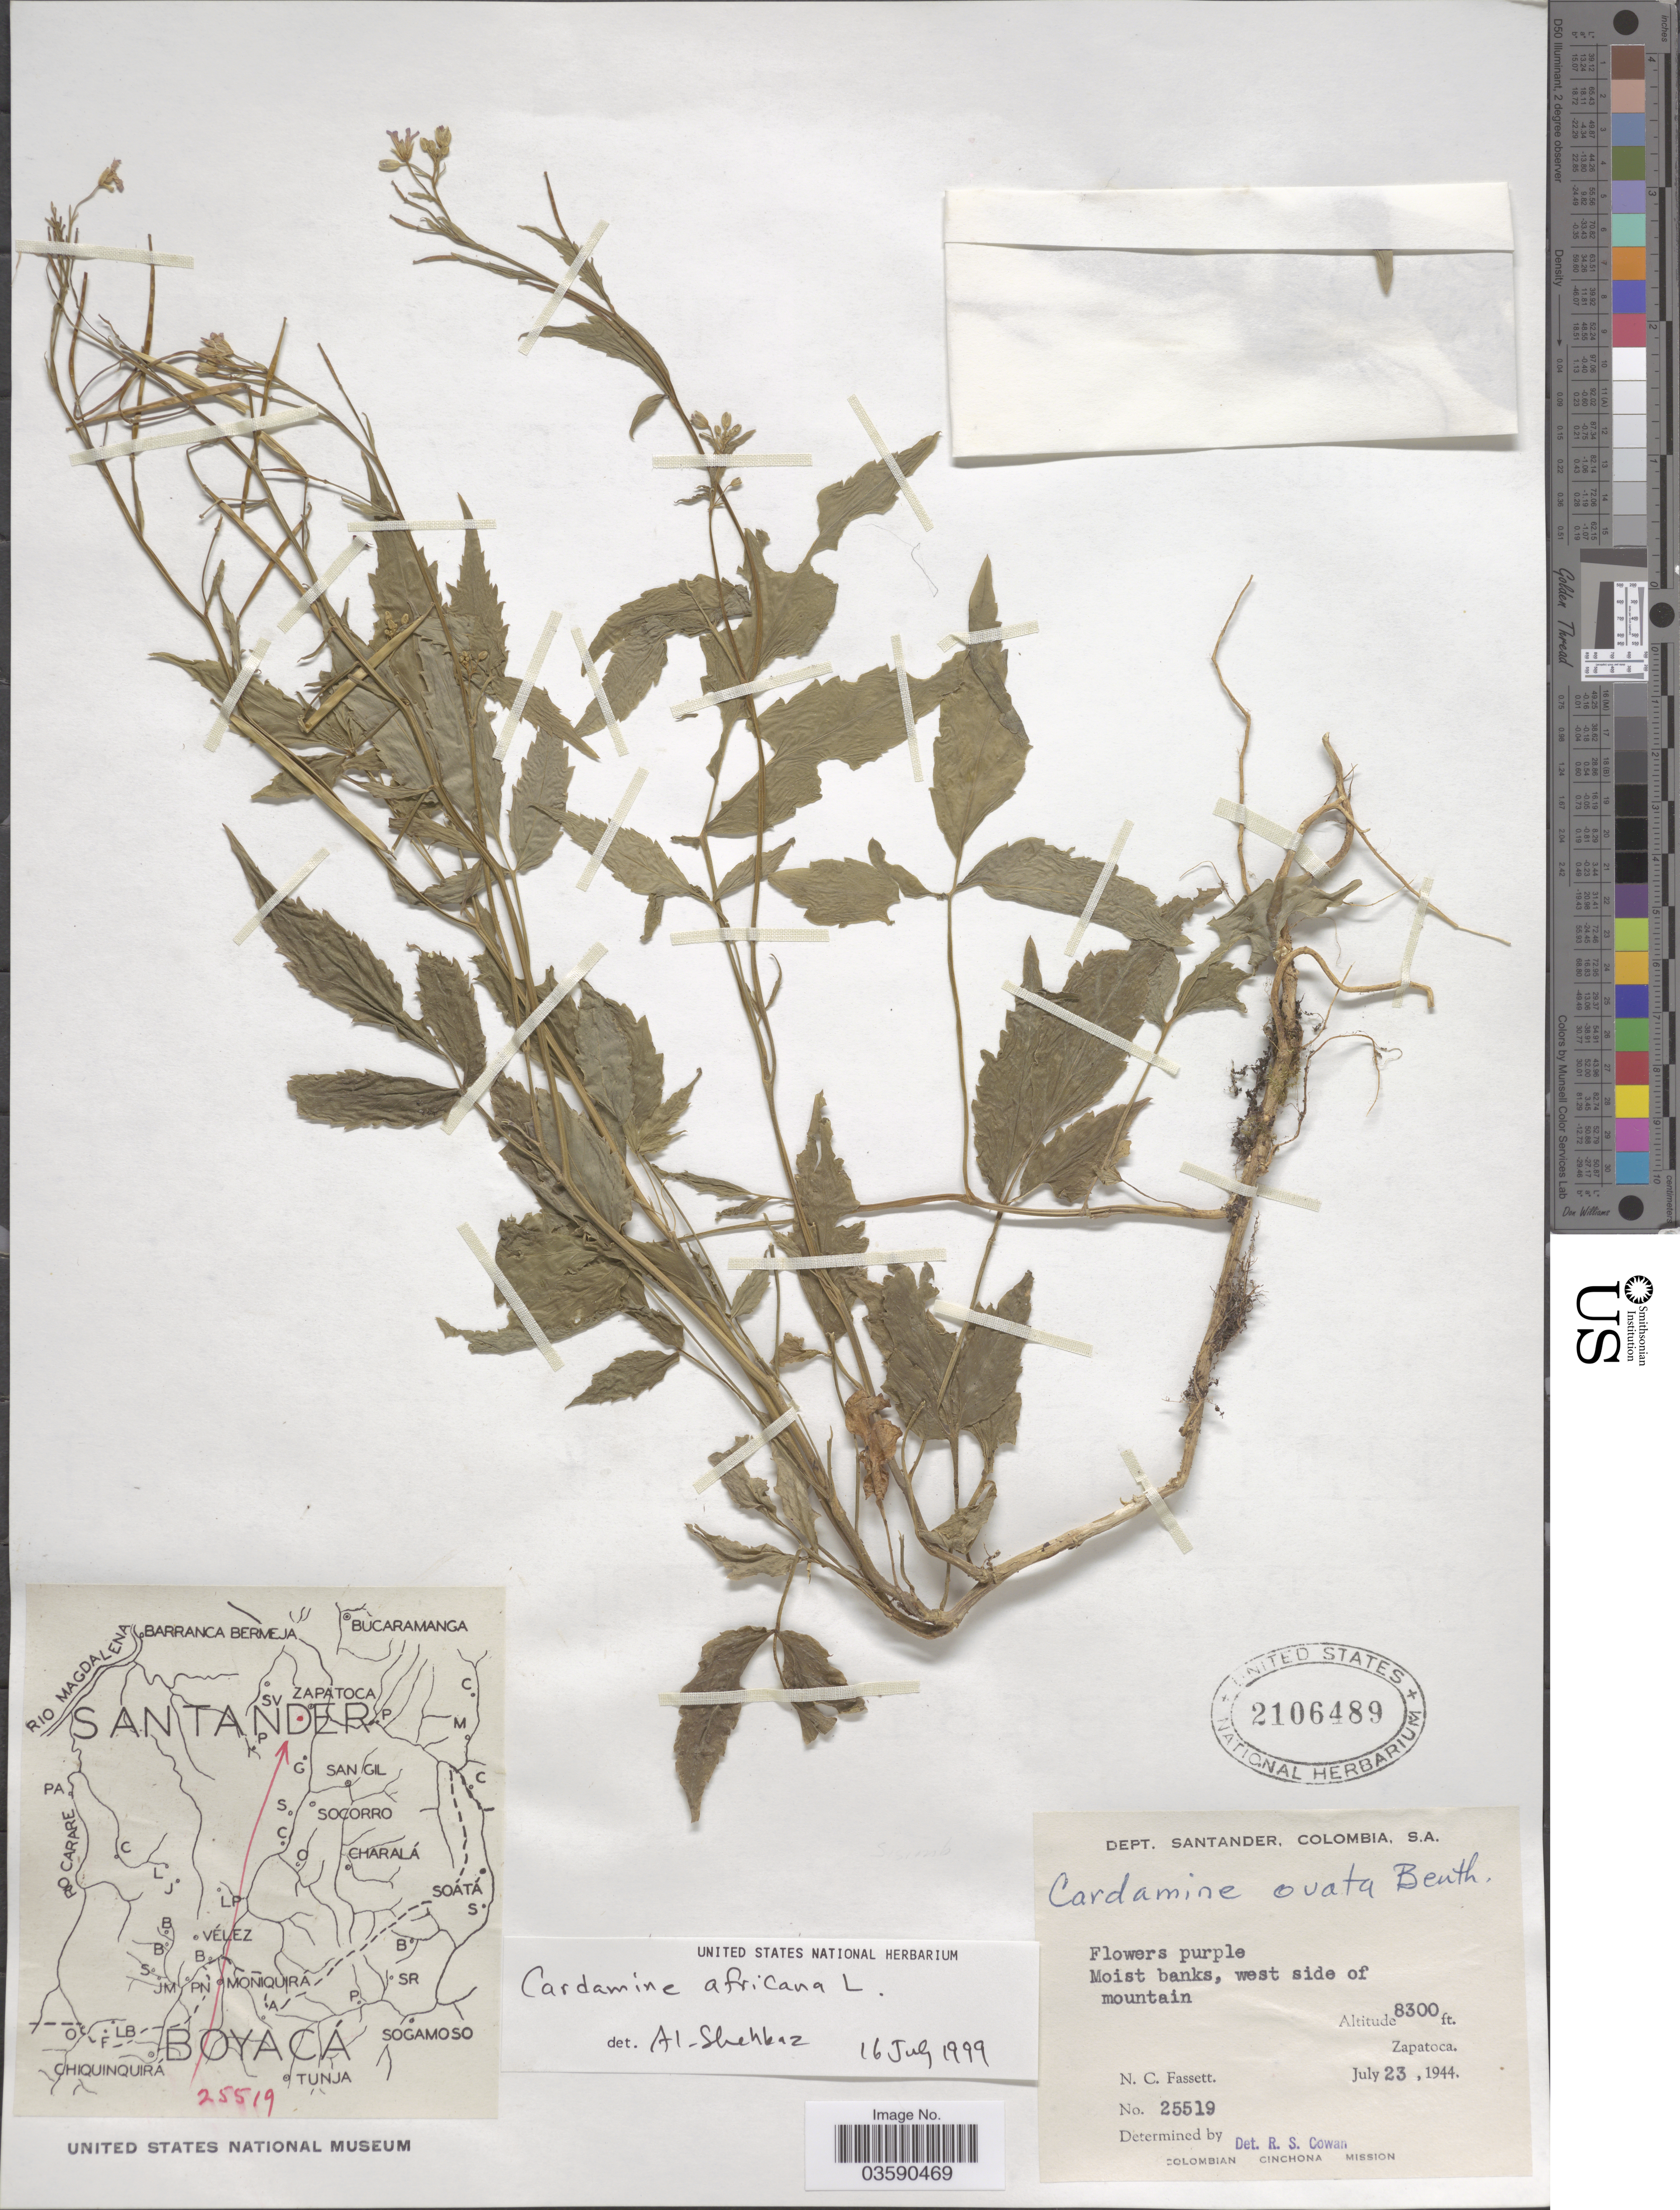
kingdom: Plantae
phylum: Tracheophyta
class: Magnoliopsida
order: Brassicales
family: Brassicaceae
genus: Cardamine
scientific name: Cardamine africana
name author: L.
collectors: N. C. Fassett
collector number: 25519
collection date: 1944-07-23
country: Colombia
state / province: Santander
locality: Dept. Santander. Moist banks, west side of mountain Zapatoca.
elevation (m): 2530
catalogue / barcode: US 2106489